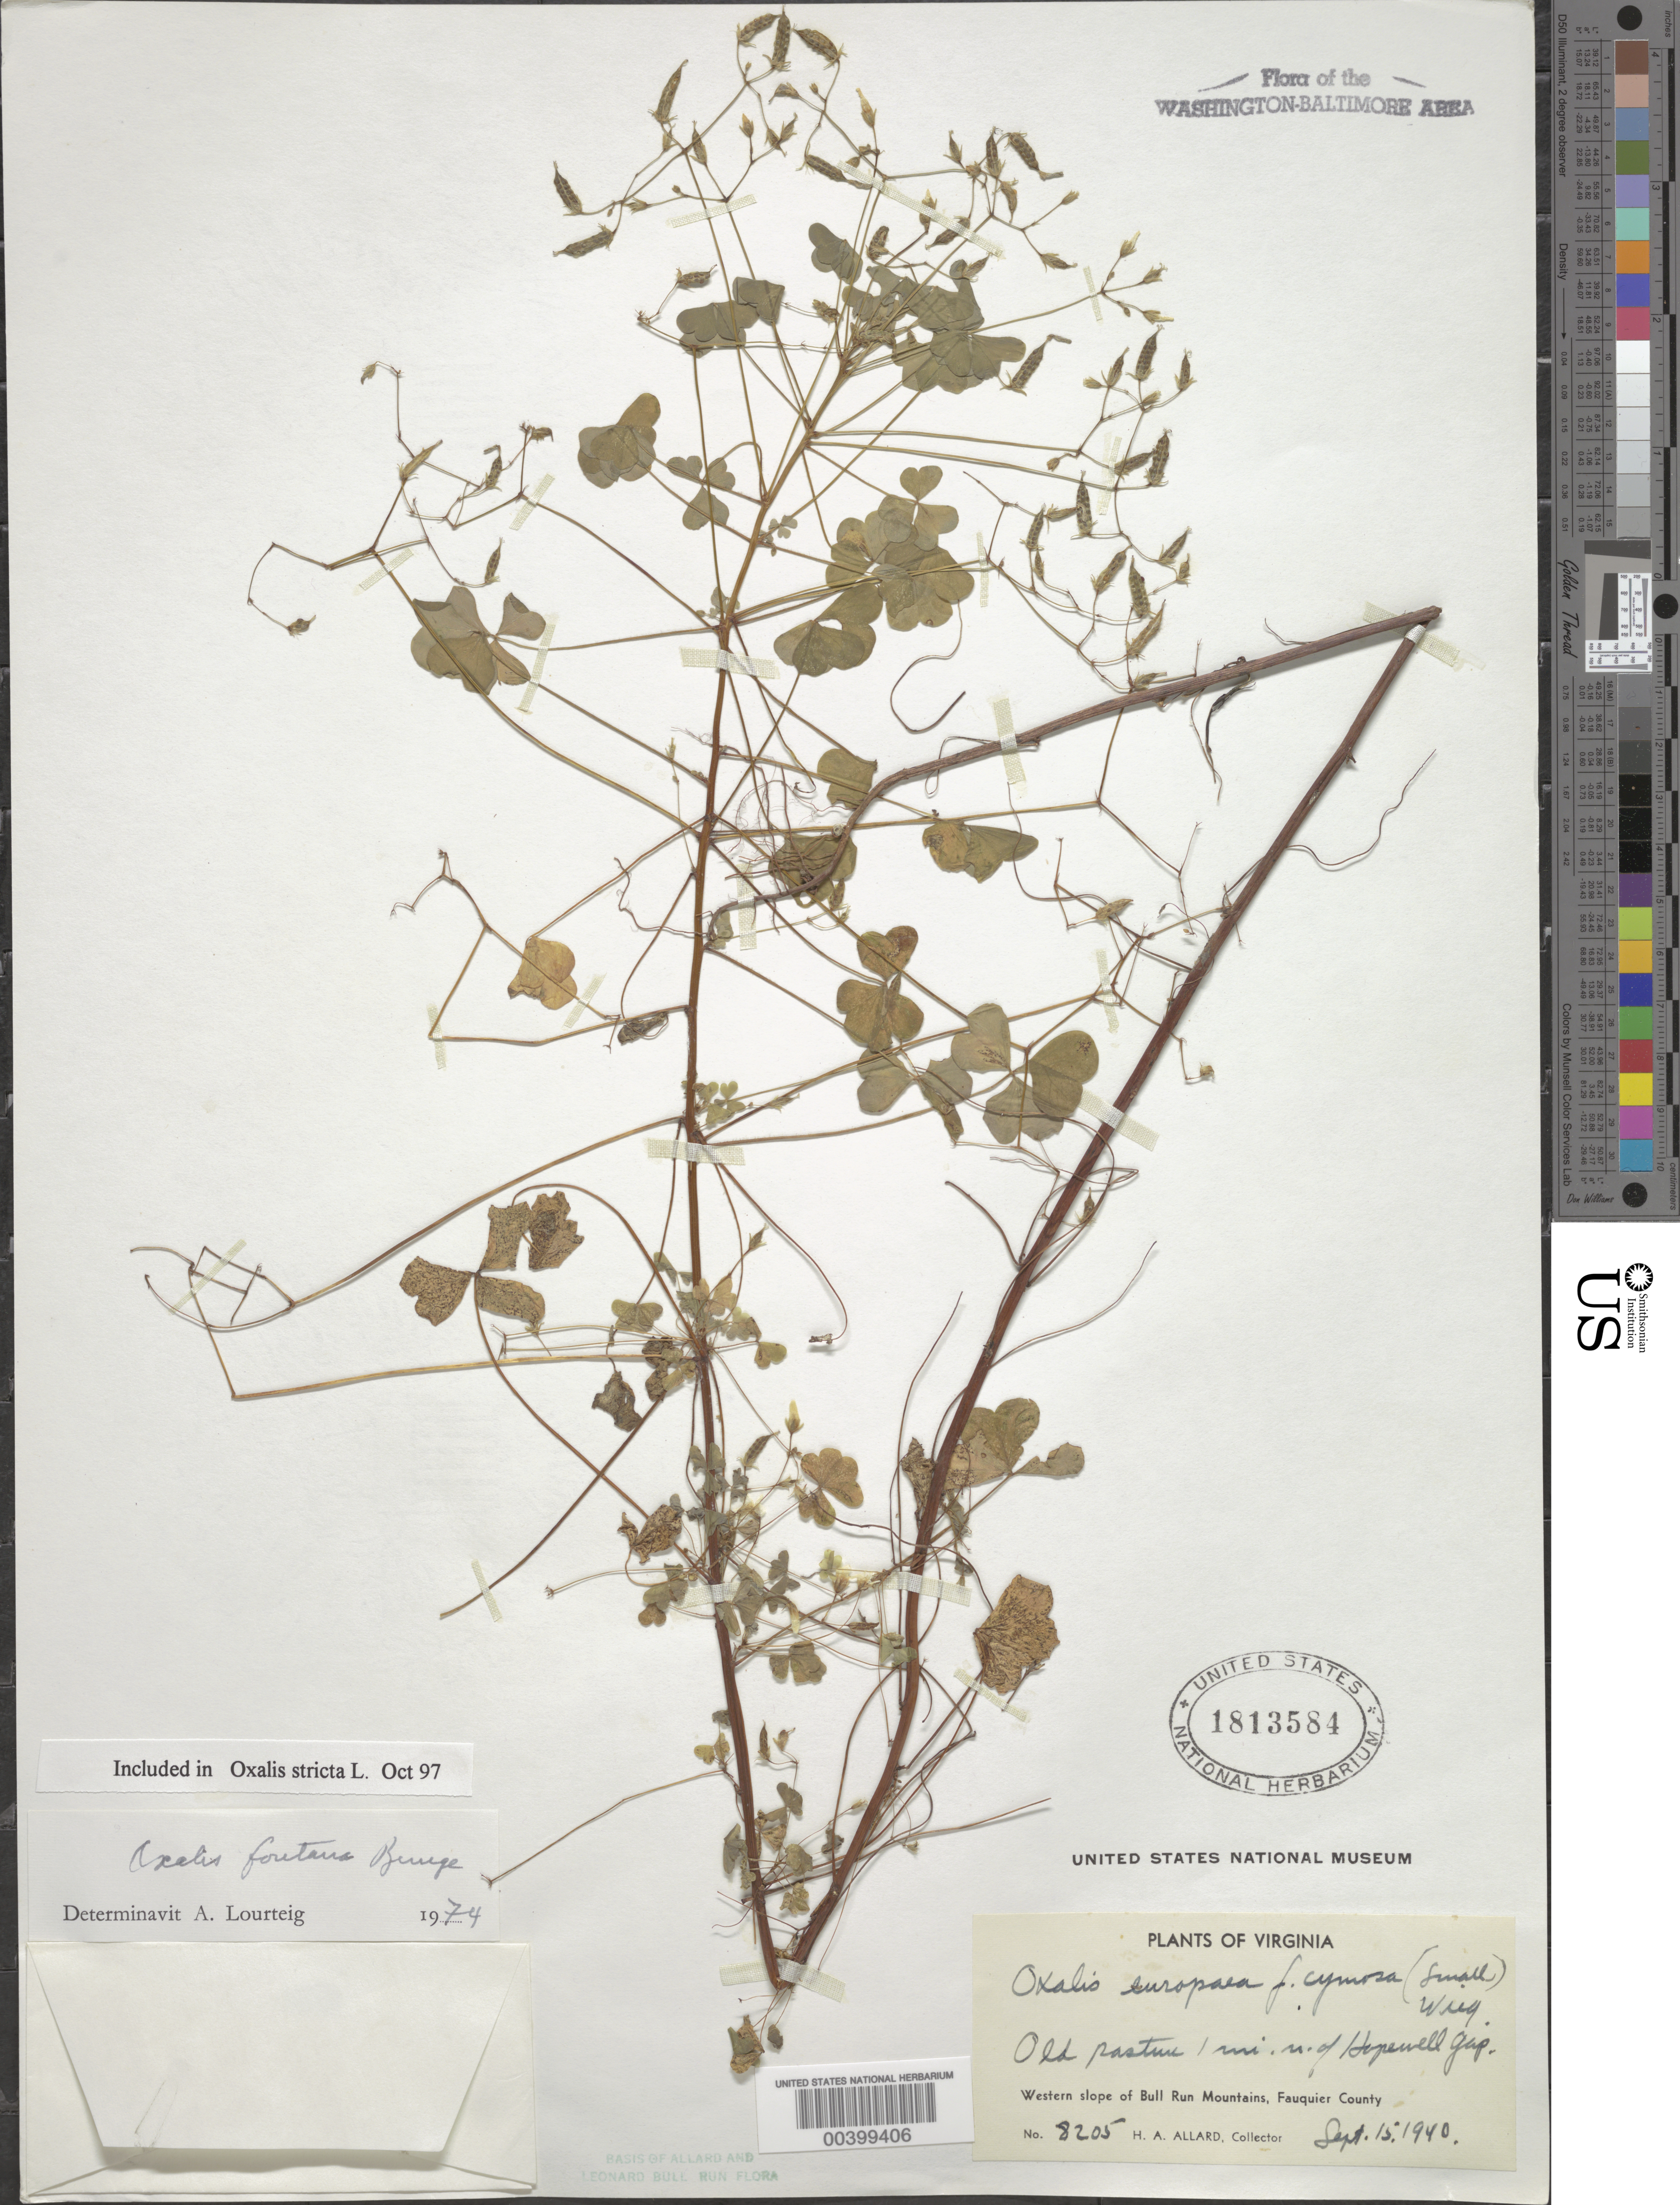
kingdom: Plantae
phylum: Tracheophyta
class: Magnoliopsida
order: Oxalidales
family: Oxalidaceae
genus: Oxalis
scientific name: Oxalis stricta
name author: L.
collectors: H. A. Allard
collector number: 8205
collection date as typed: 15 Sep 1940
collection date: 1940-09-15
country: United States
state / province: Virginia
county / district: Fauquier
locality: North of Hopewell Gap Bull Run Mts.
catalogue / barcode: US 1813584